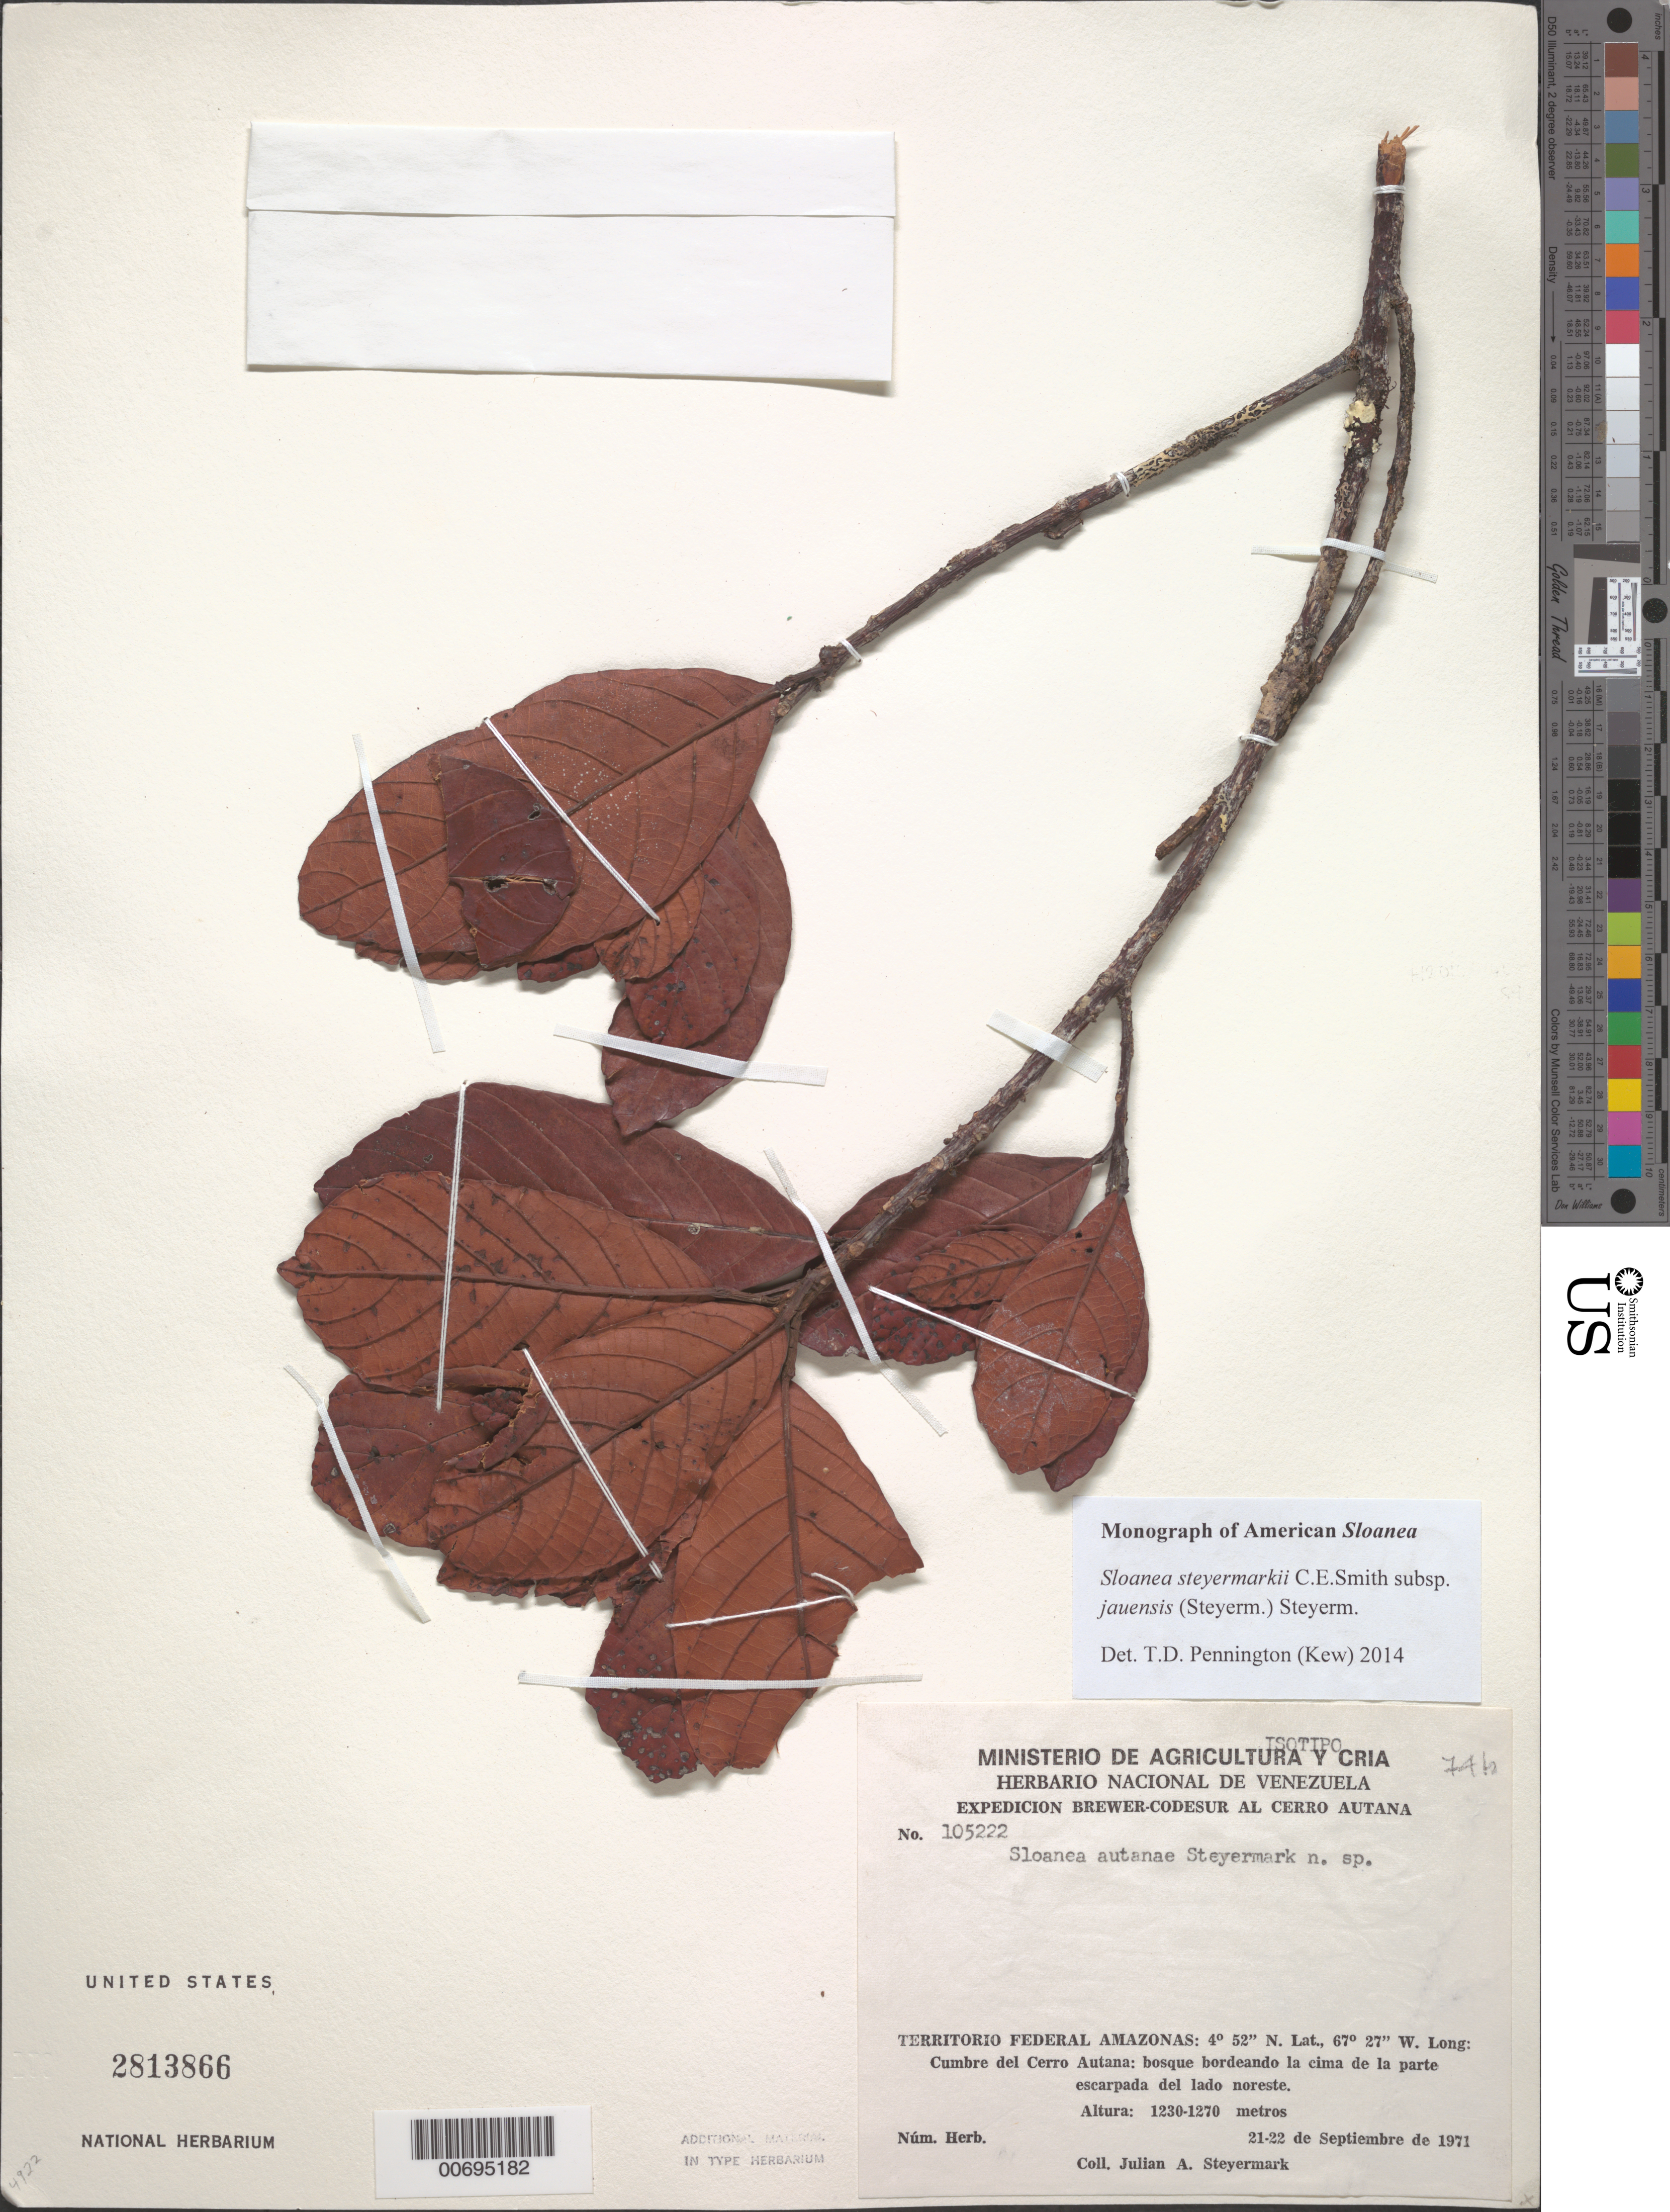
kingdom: Plantae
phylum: Tracheophyta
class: Magnoliopsida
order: Oxalidales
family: Elaeocarpaceae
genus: Sloanea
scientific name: Sloanea steyermarkii subsp. jauaensis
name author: (Steyerm.) Steyerm.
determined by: Pennington, T. D., (K)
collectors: J. Steyermark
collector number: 105222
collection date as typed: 21-Sep-71 to 22-Sep-71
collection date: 1971-09-21/1971-09-22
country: Venezuela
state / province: Amazonas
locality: Cerro Autana, cumbre, de la parte escarpada del lado NE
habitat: Bosque bordeando la cima de la parte escarpada del lado noreste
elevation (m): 1230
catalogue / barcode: US 2813866